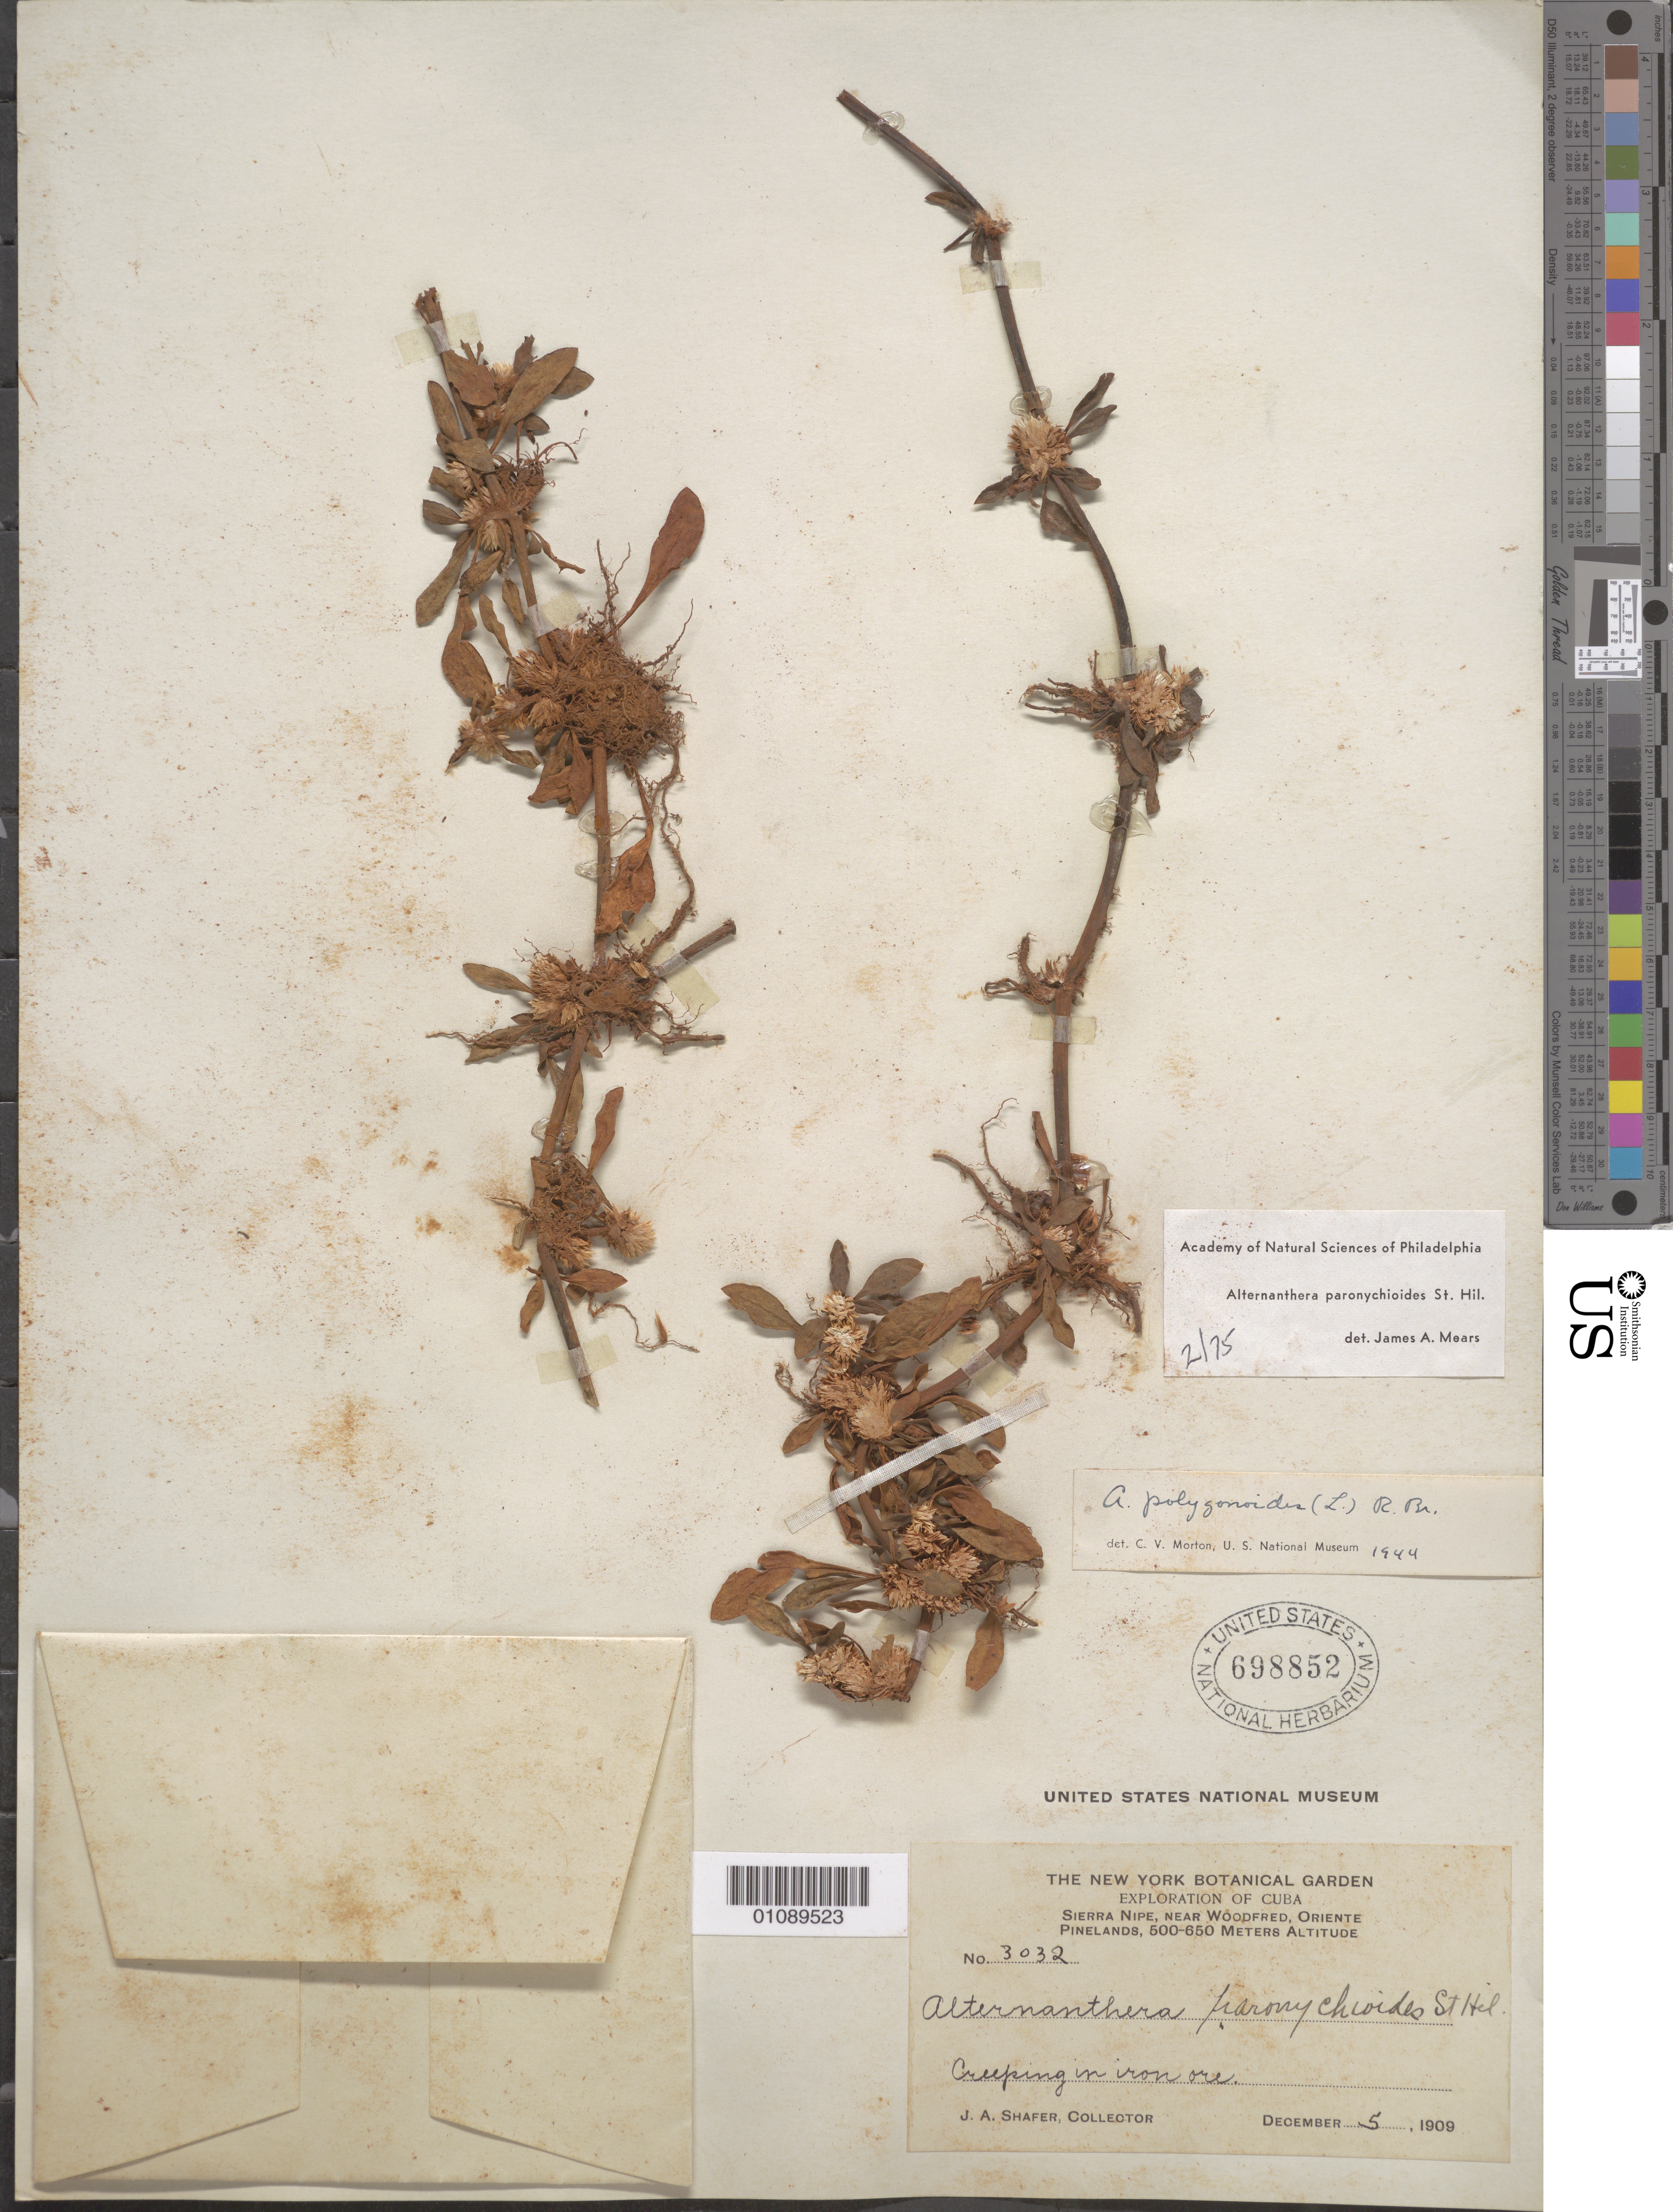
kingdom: Plantae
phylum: Tracheophyta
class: Magnoliopsida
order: Caryophyllales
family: Amaranthaceae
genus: Alternanthera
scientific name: Alternanthera paronychioides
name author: A. St.-Hil.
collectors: J. A. Shafer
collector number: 3032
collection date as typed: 05 Dec 1909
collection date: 1909-12-05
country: Cuba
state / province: Holguín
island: Cuba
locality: Oriente, near Woodfred, Sierra Nipe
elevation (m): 600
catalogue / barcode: US 698852